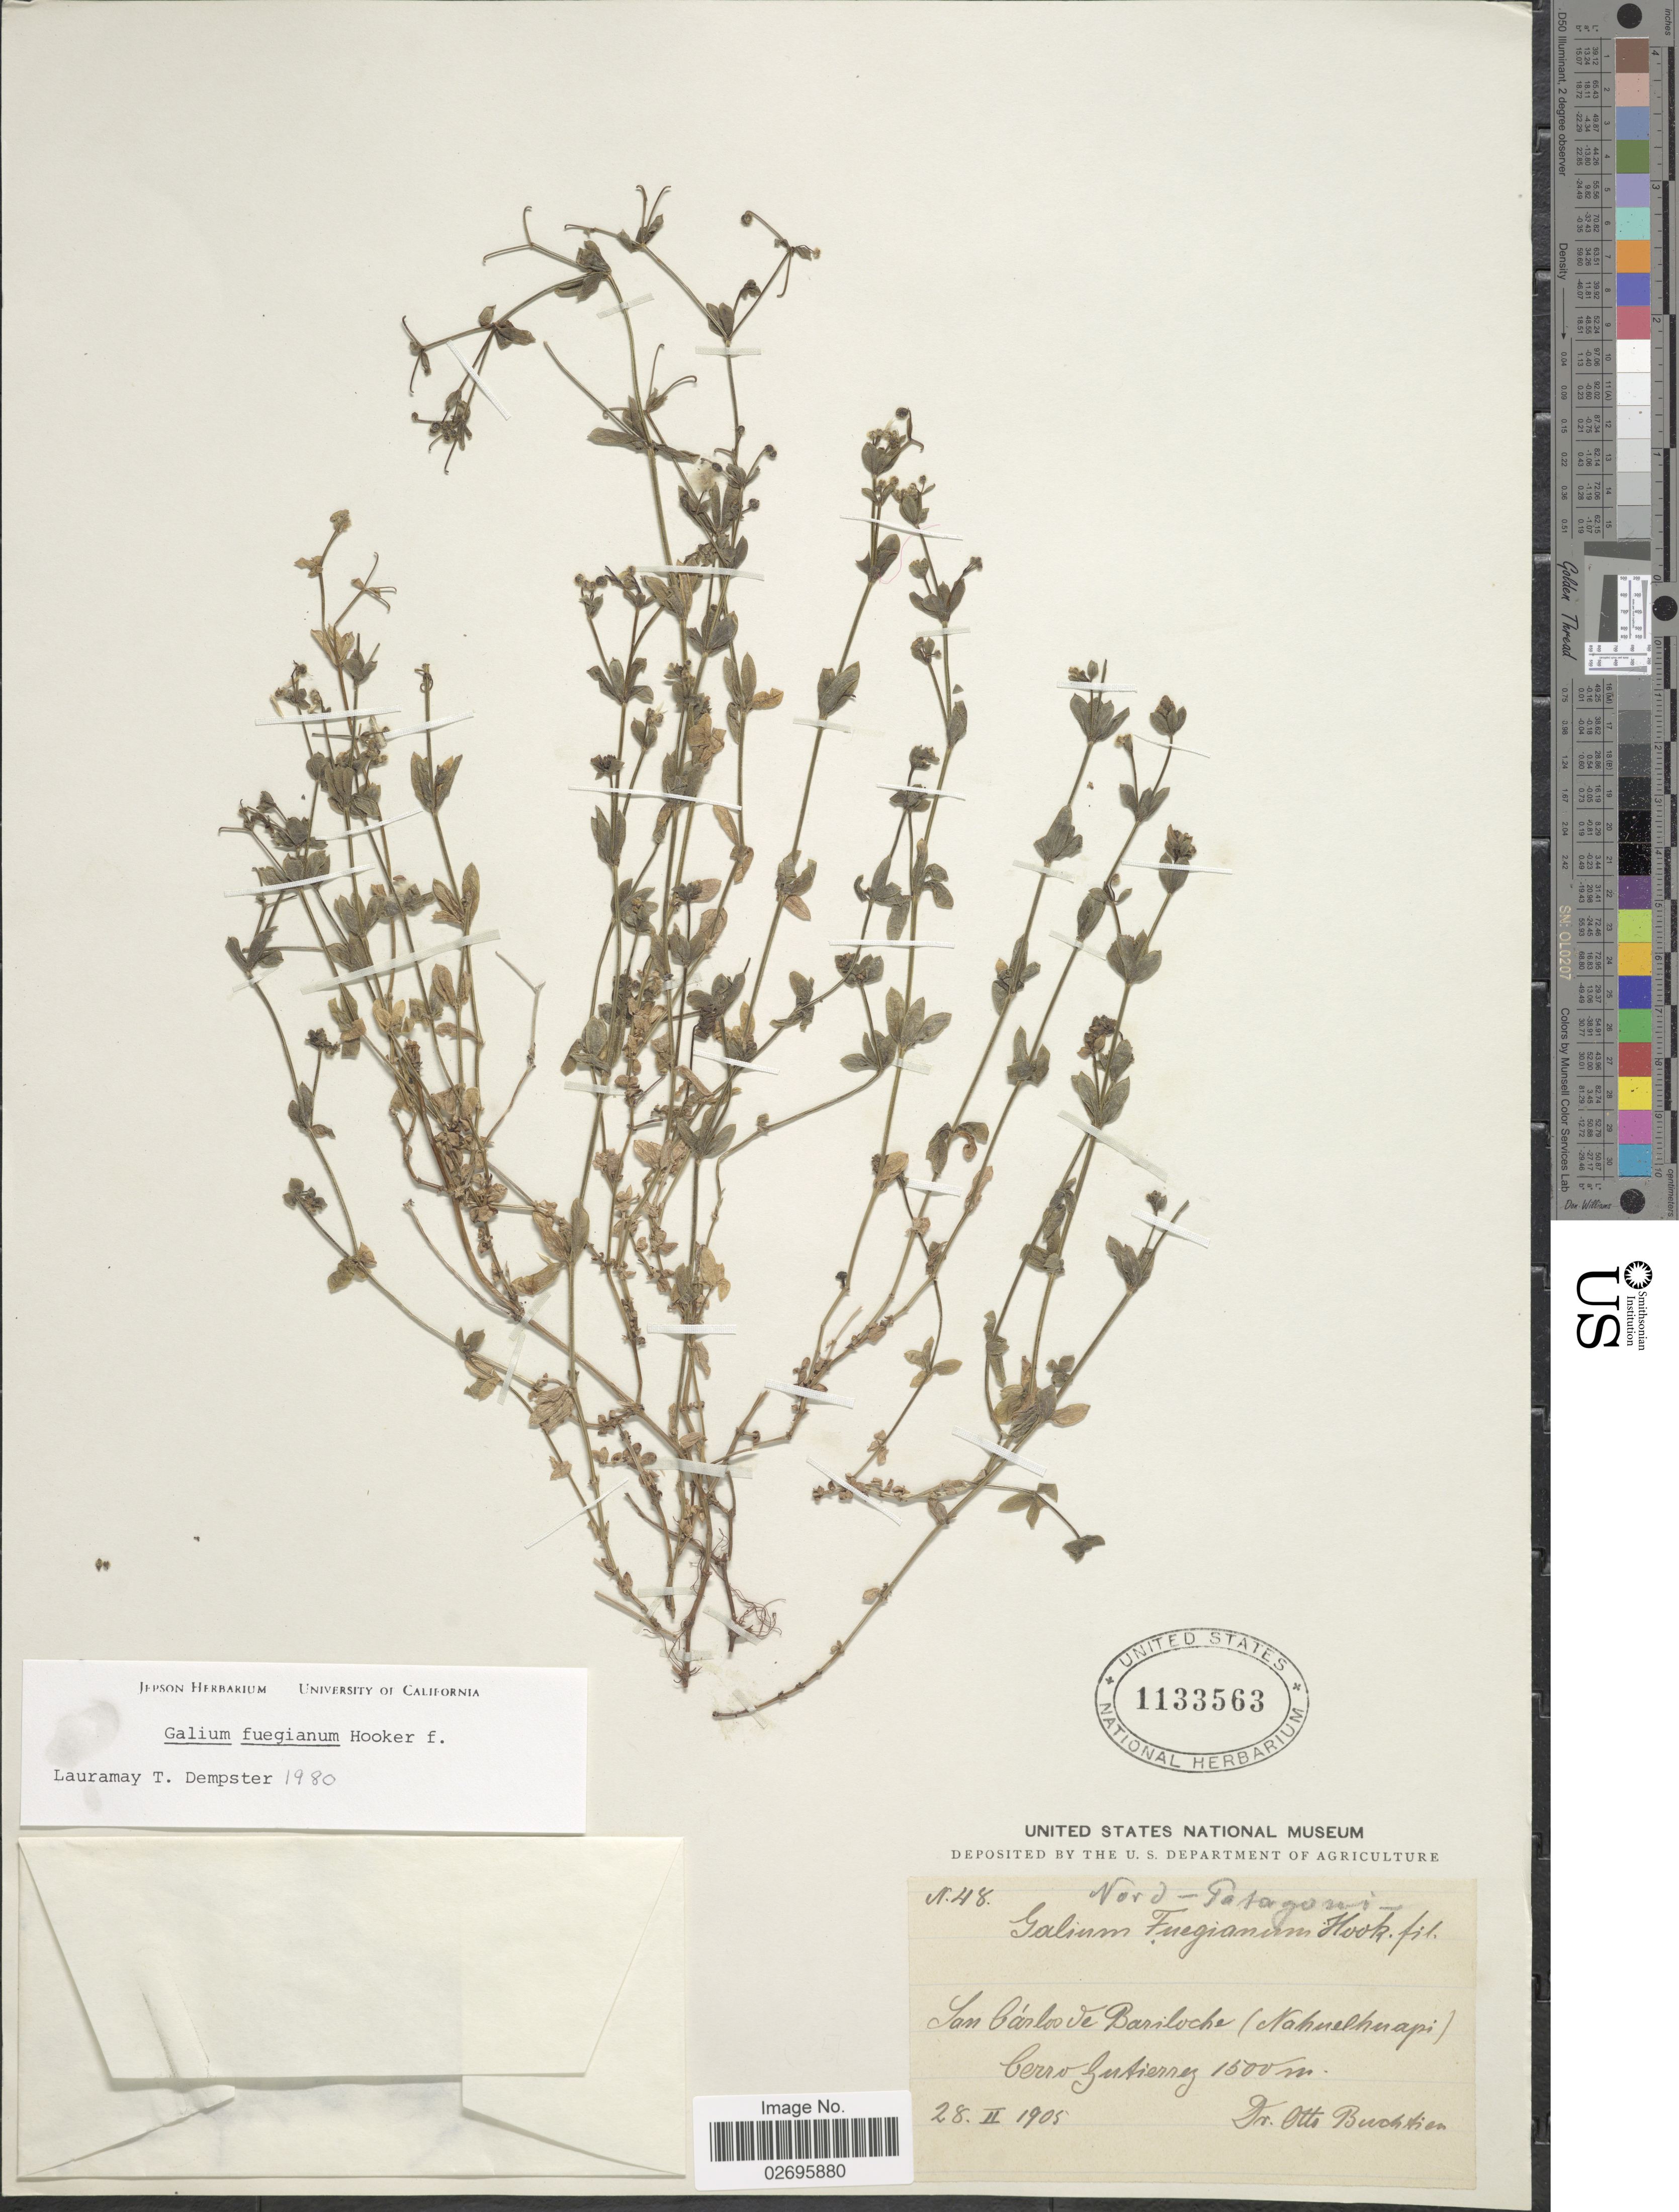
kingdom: Plantae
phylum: Tracheophyta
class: Magnoliopsida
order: Gentianales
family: Rubiaceae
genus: Galium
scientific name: Galium fuegianum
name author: Hook. f.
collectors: O. Buchtien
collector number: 48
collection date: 1905-02-28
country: Argentina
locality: Nord-Patagoni, San Cárlos de Barriloche (Nahuelhuapi), Cerro Gutierrez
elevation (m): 1500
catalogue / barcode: US 1133563